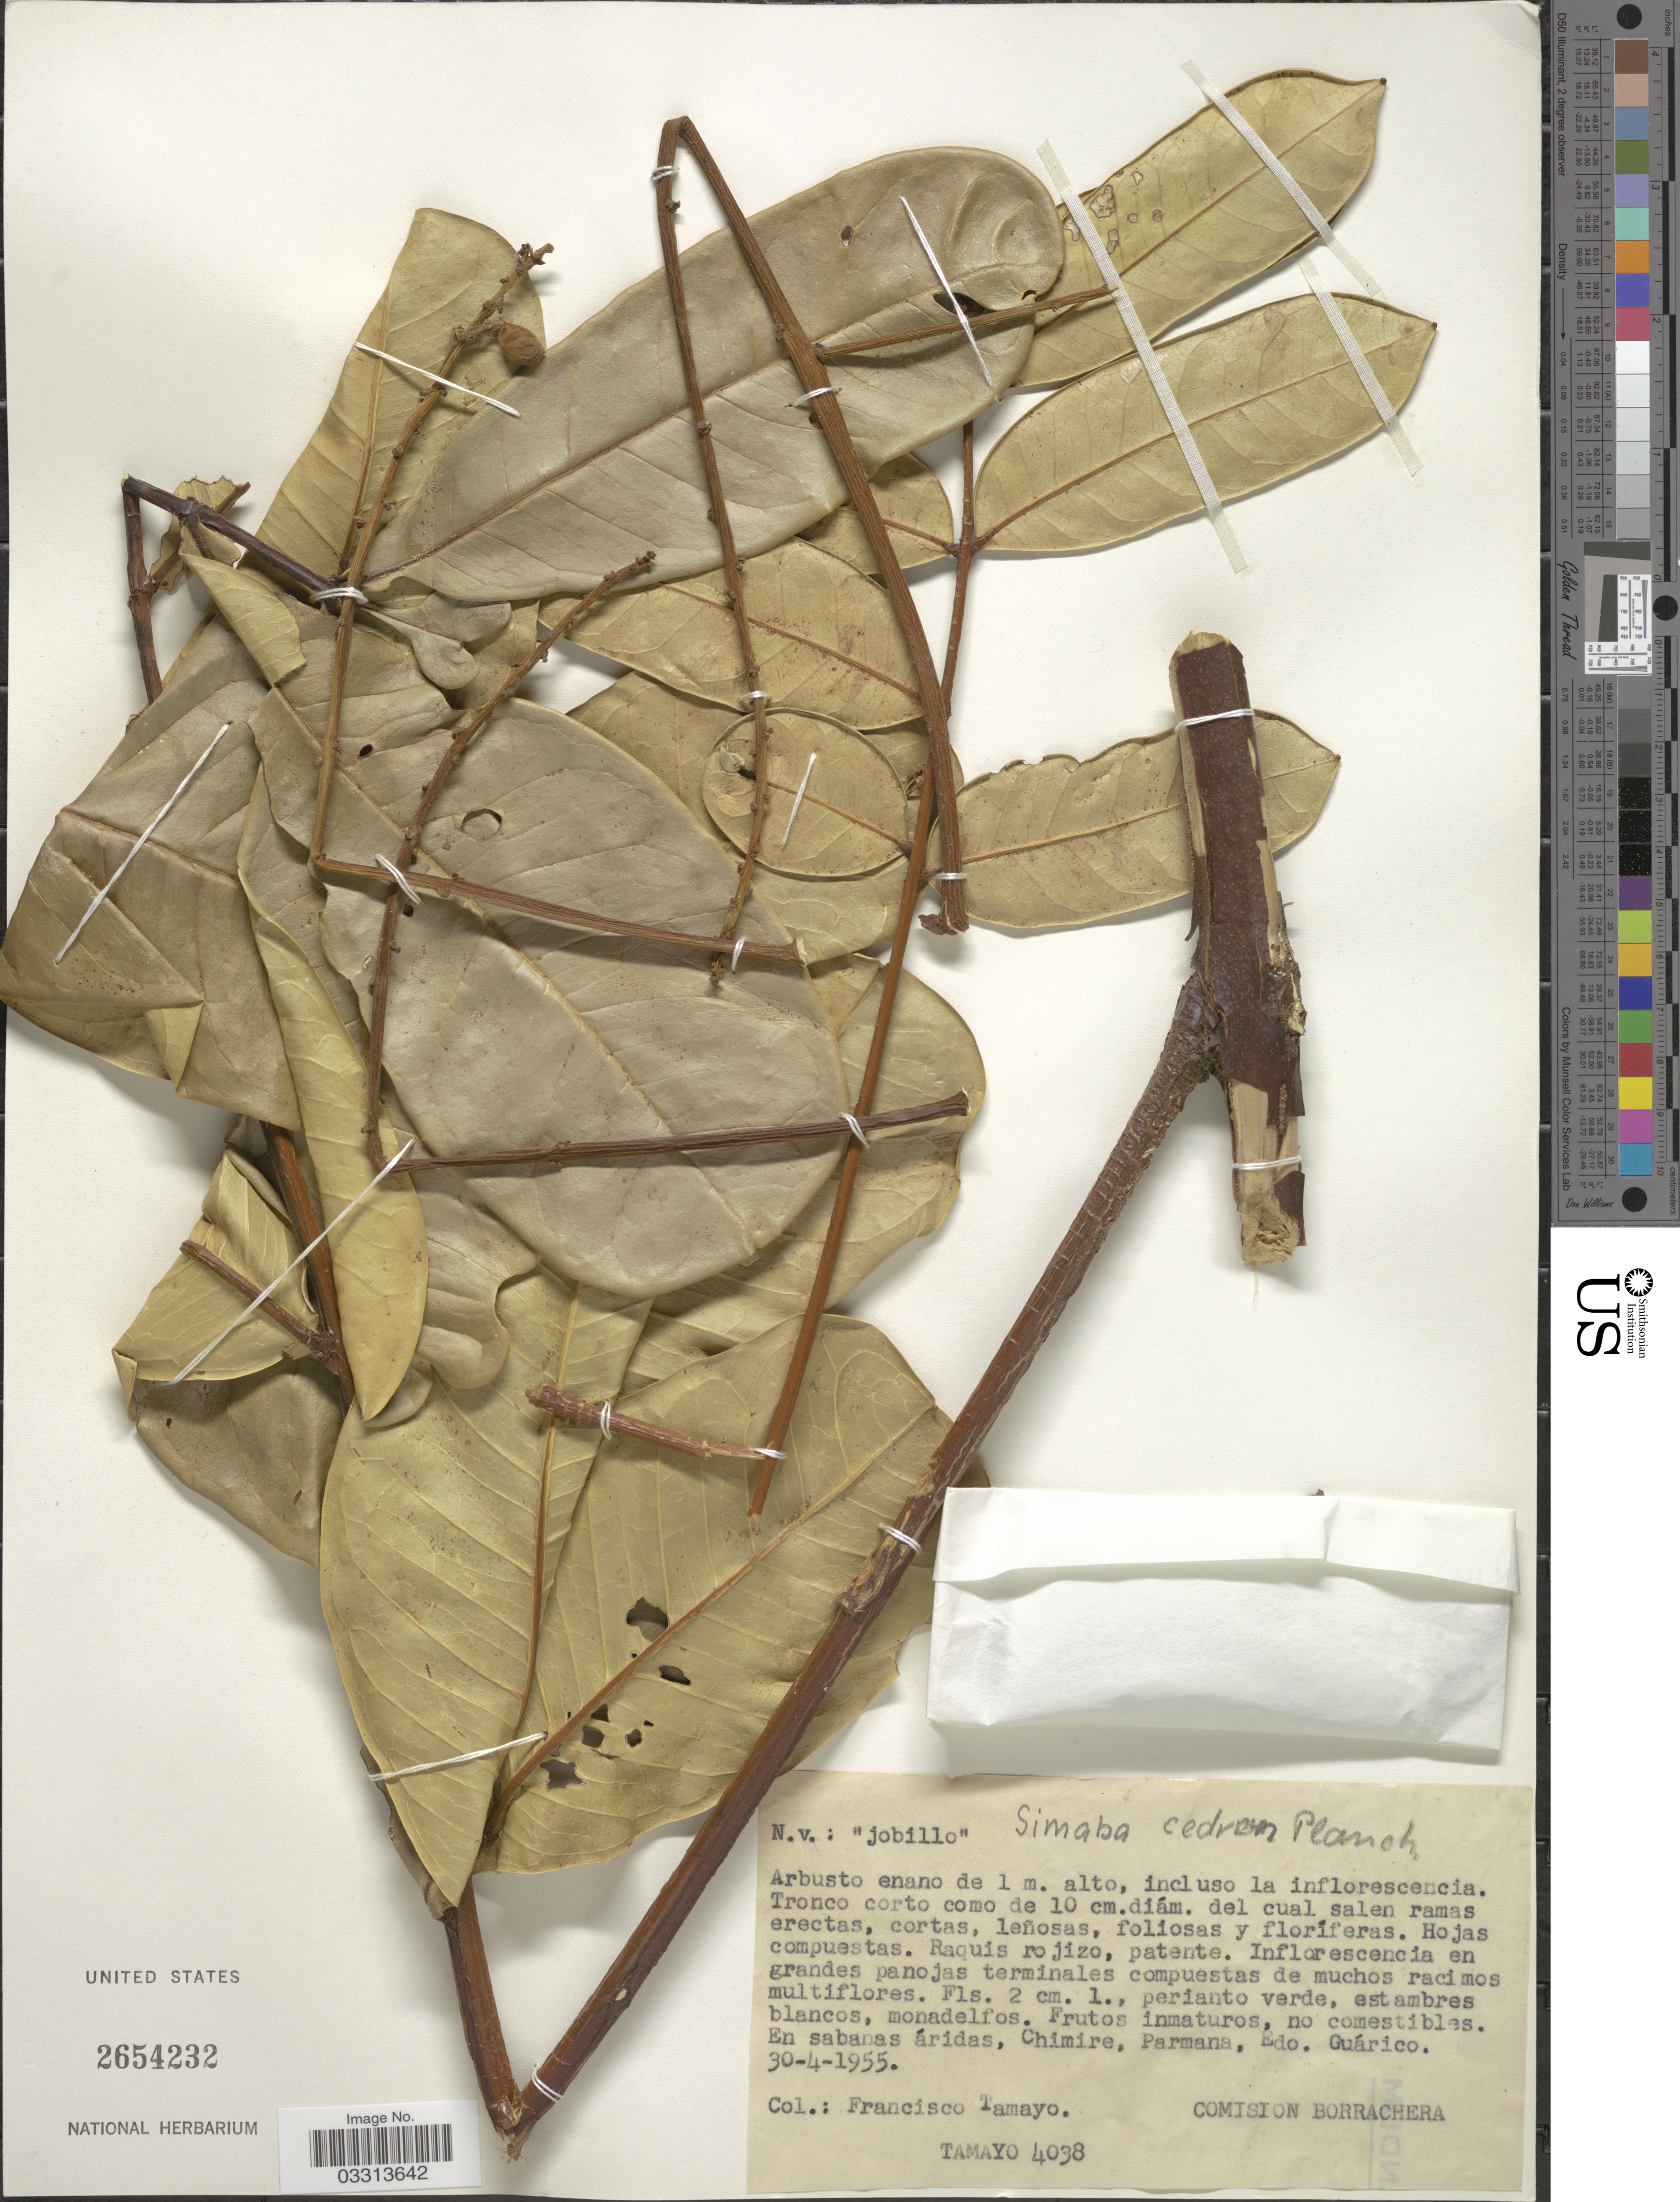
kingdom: Plantae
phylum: Tracheophyta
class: Magnoliopsida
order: Sapindales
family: Simaroubaceae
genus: Homalolepis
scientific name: Homalolepis cedron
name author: (Planch.) Devecchi & Pirani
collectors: F. Tamayo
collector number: TAMAYO4038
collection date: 1955-04-30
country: Venezuela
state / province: Guárico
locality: En sabanas áridas, Chimire, Parmana.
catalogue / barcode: US 2654232